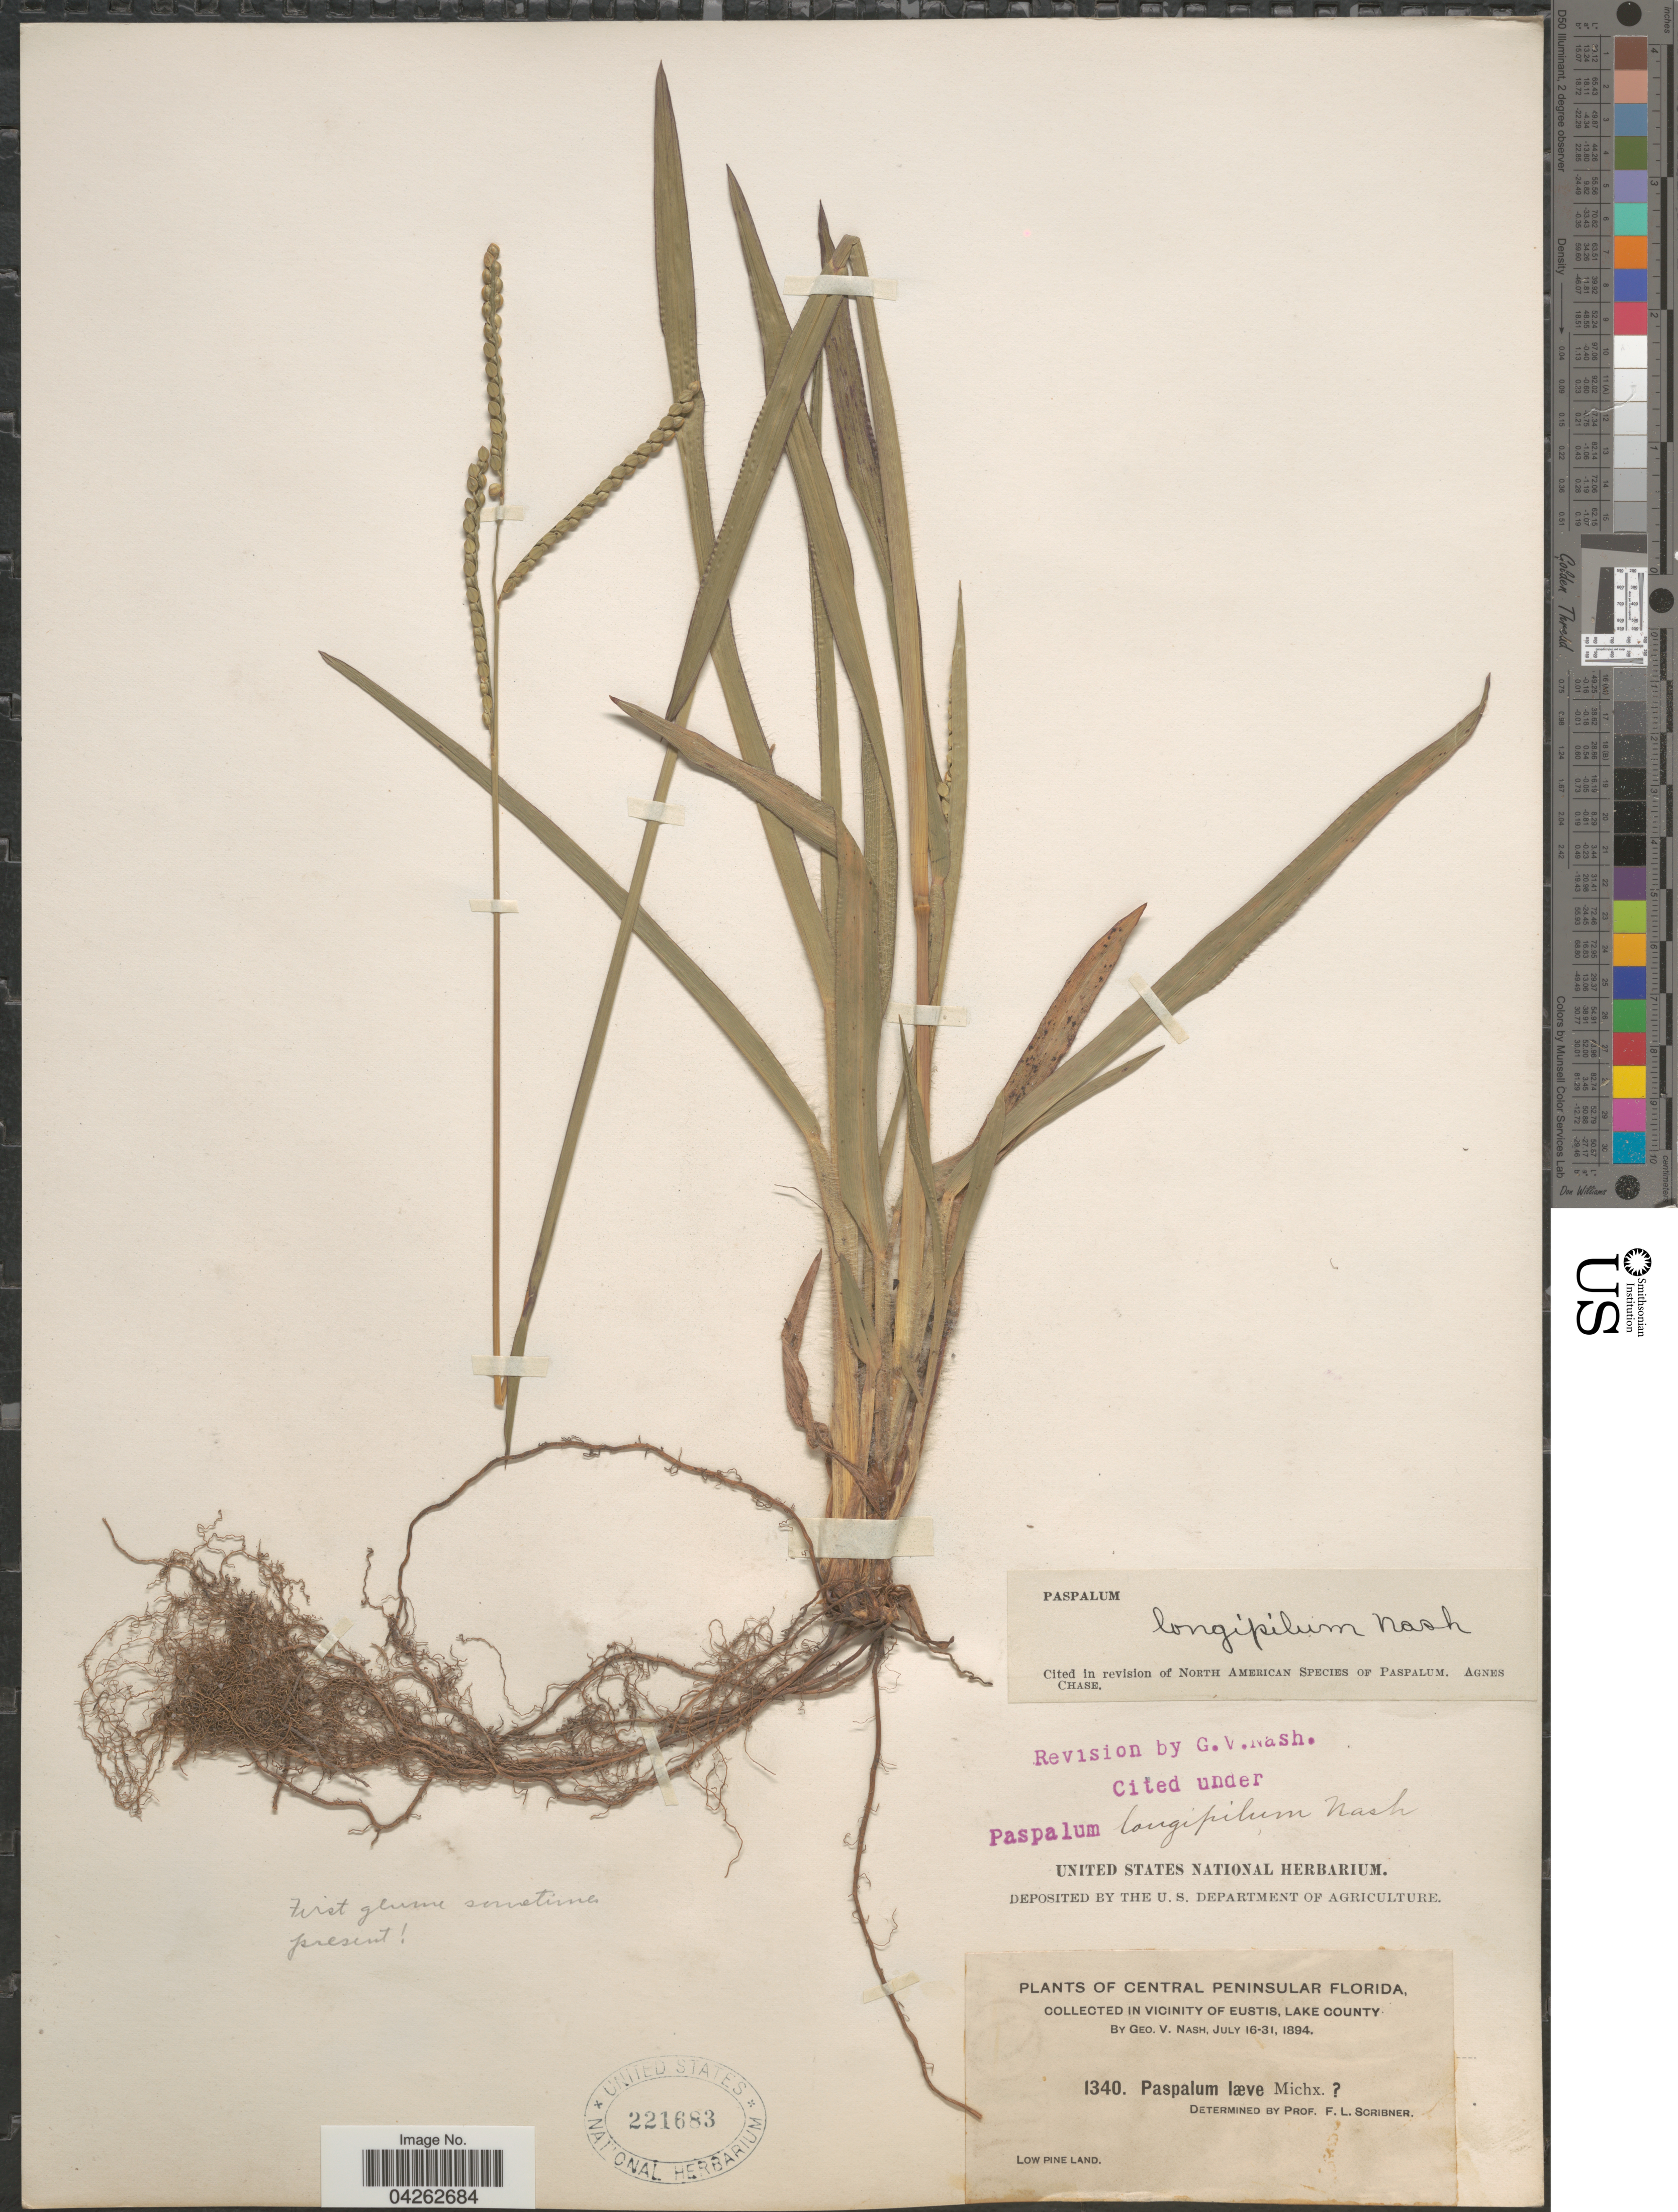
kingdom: Plantae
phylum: Tracheophyta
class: Liliopsida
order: Poales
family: Poaceae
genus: Paspalum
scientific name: Paspalum longipilum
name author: Nash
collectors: G. V. Nash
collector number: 1340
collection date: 1894-07-16/1894-07-31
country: United States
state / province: Florida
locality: Central Peninsular Florida. In vicinity of Eustis, Lake County. Low pine land.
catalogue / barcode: US 221683